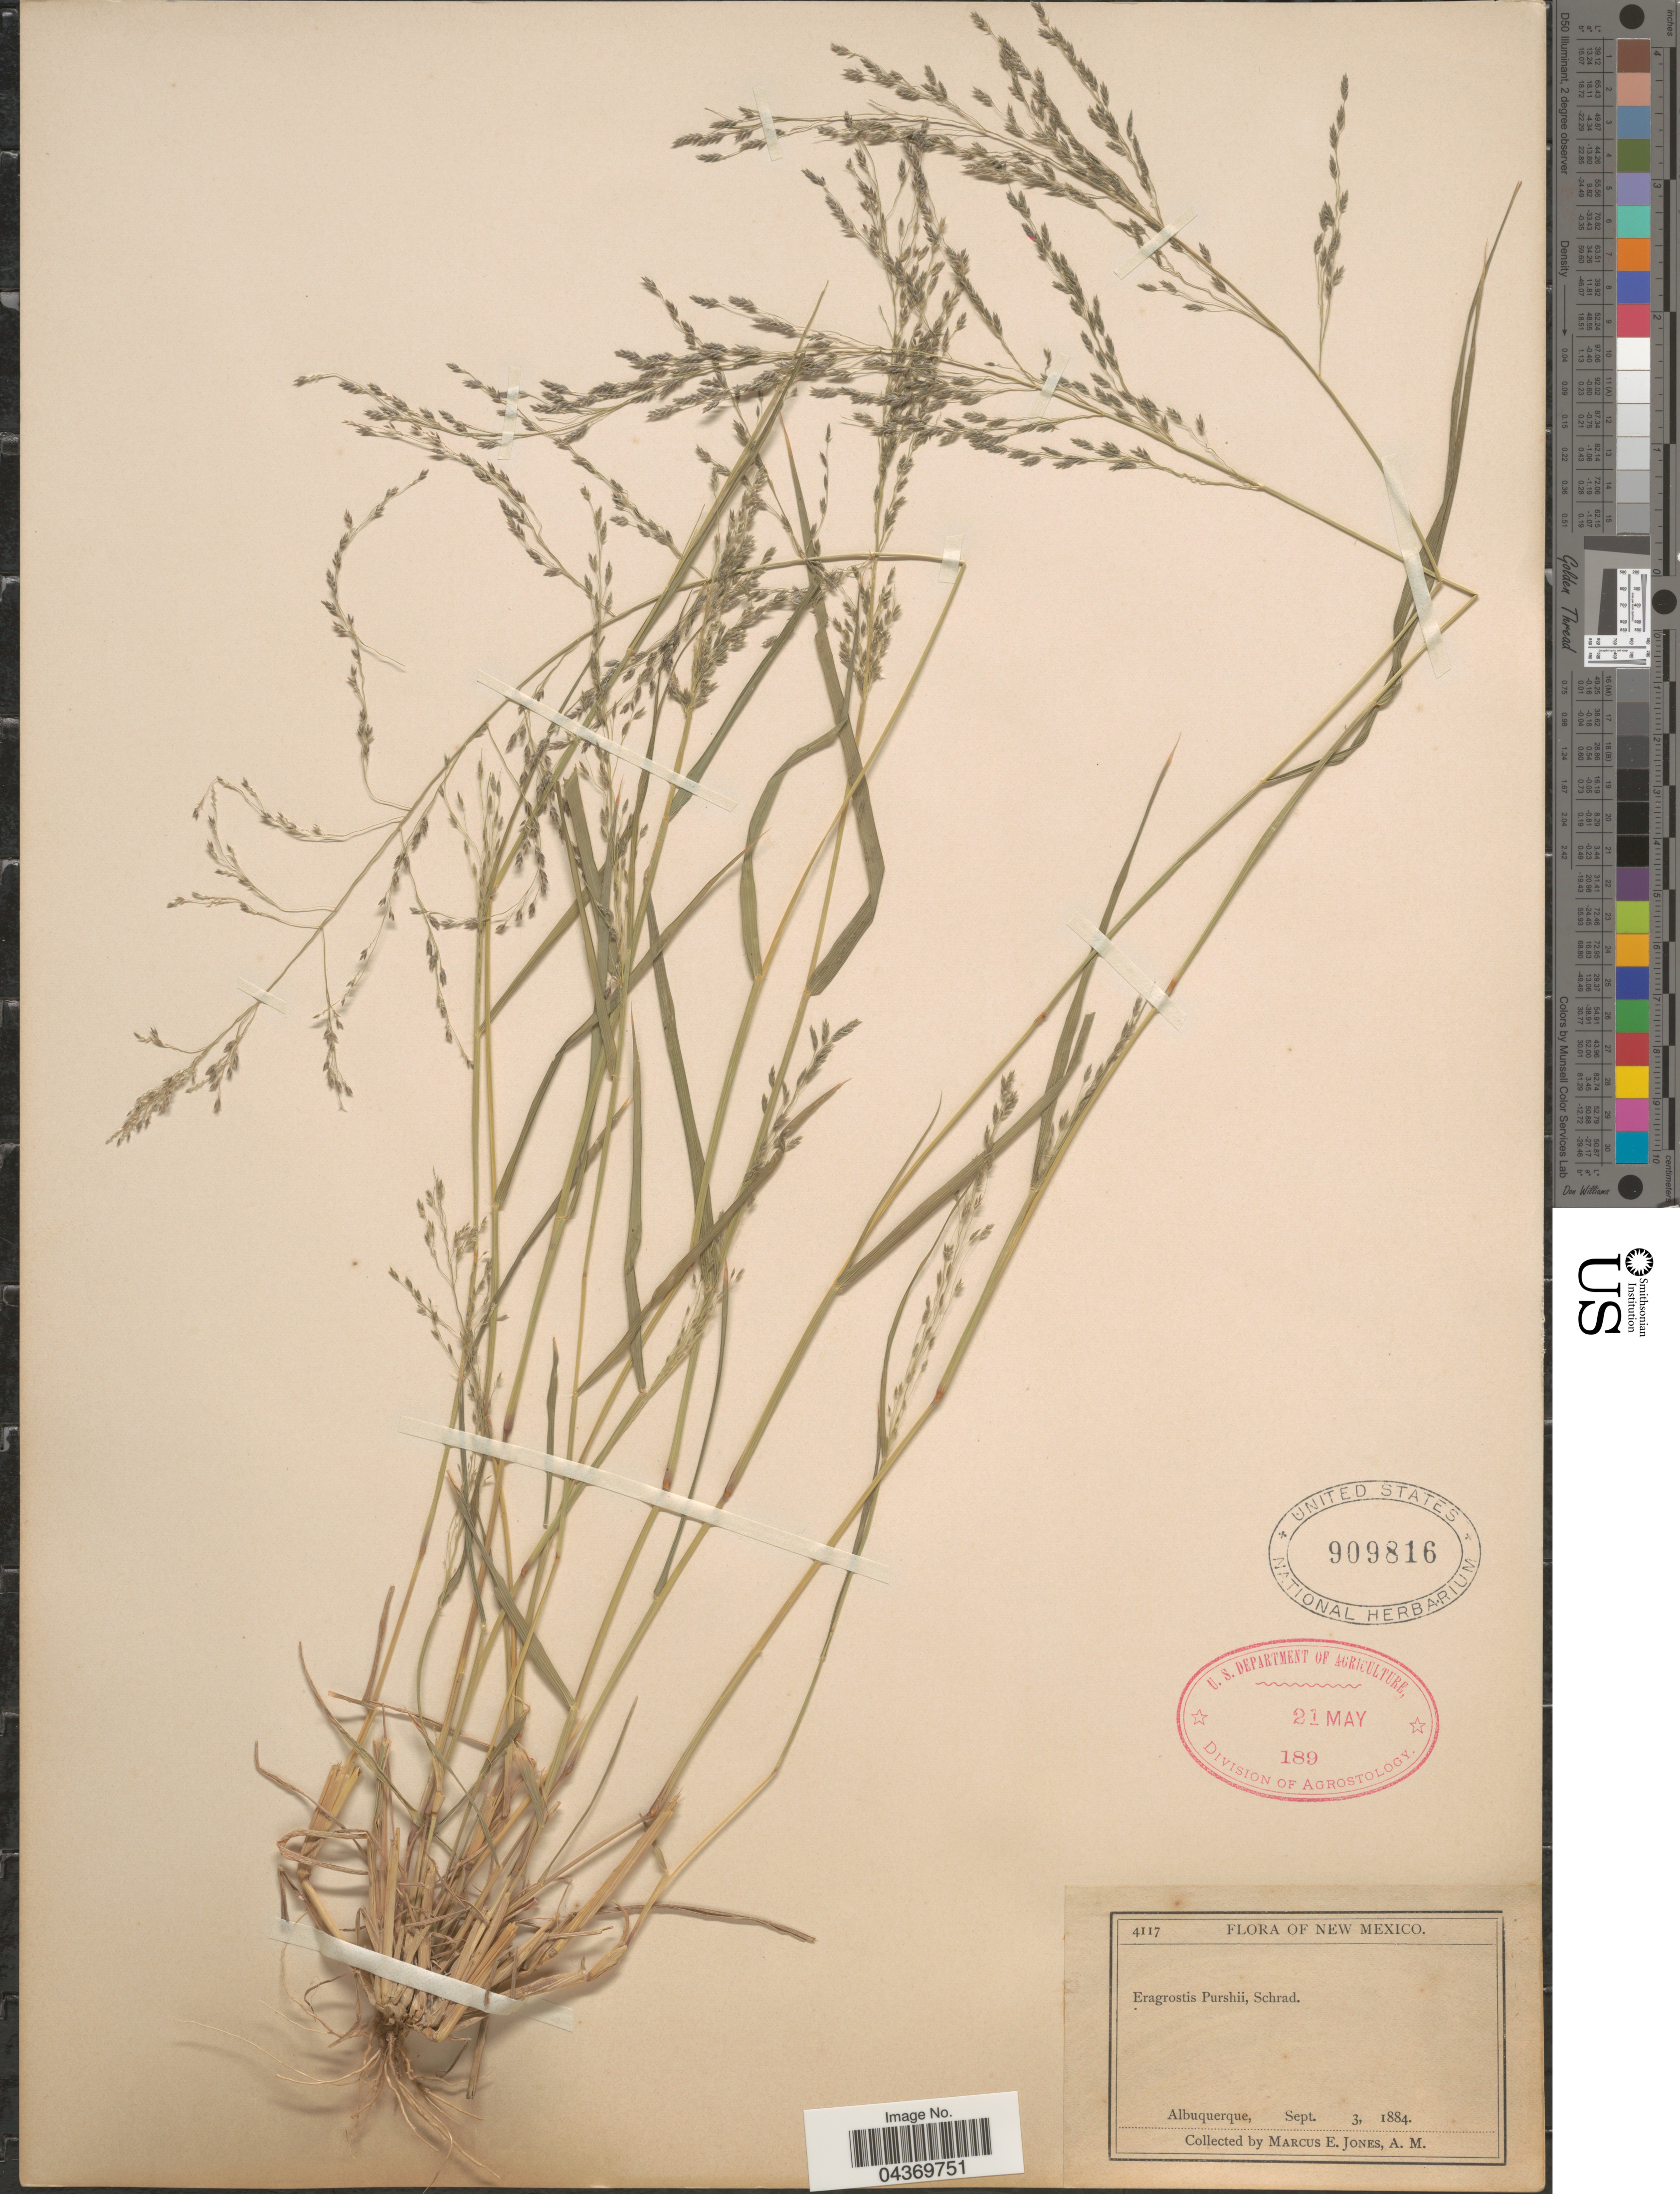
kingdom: Plantae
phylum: Tracheophyta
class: Liliopsida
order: Poales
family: Poaceae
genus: Eragrostis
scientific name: Eragrostis pectinacea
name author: (Michx.) Nees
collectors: M. E. Jones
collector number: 4117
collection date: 1884-09-03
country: United States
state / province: New Mexico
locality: Albuquerque.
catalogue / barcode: US 909816